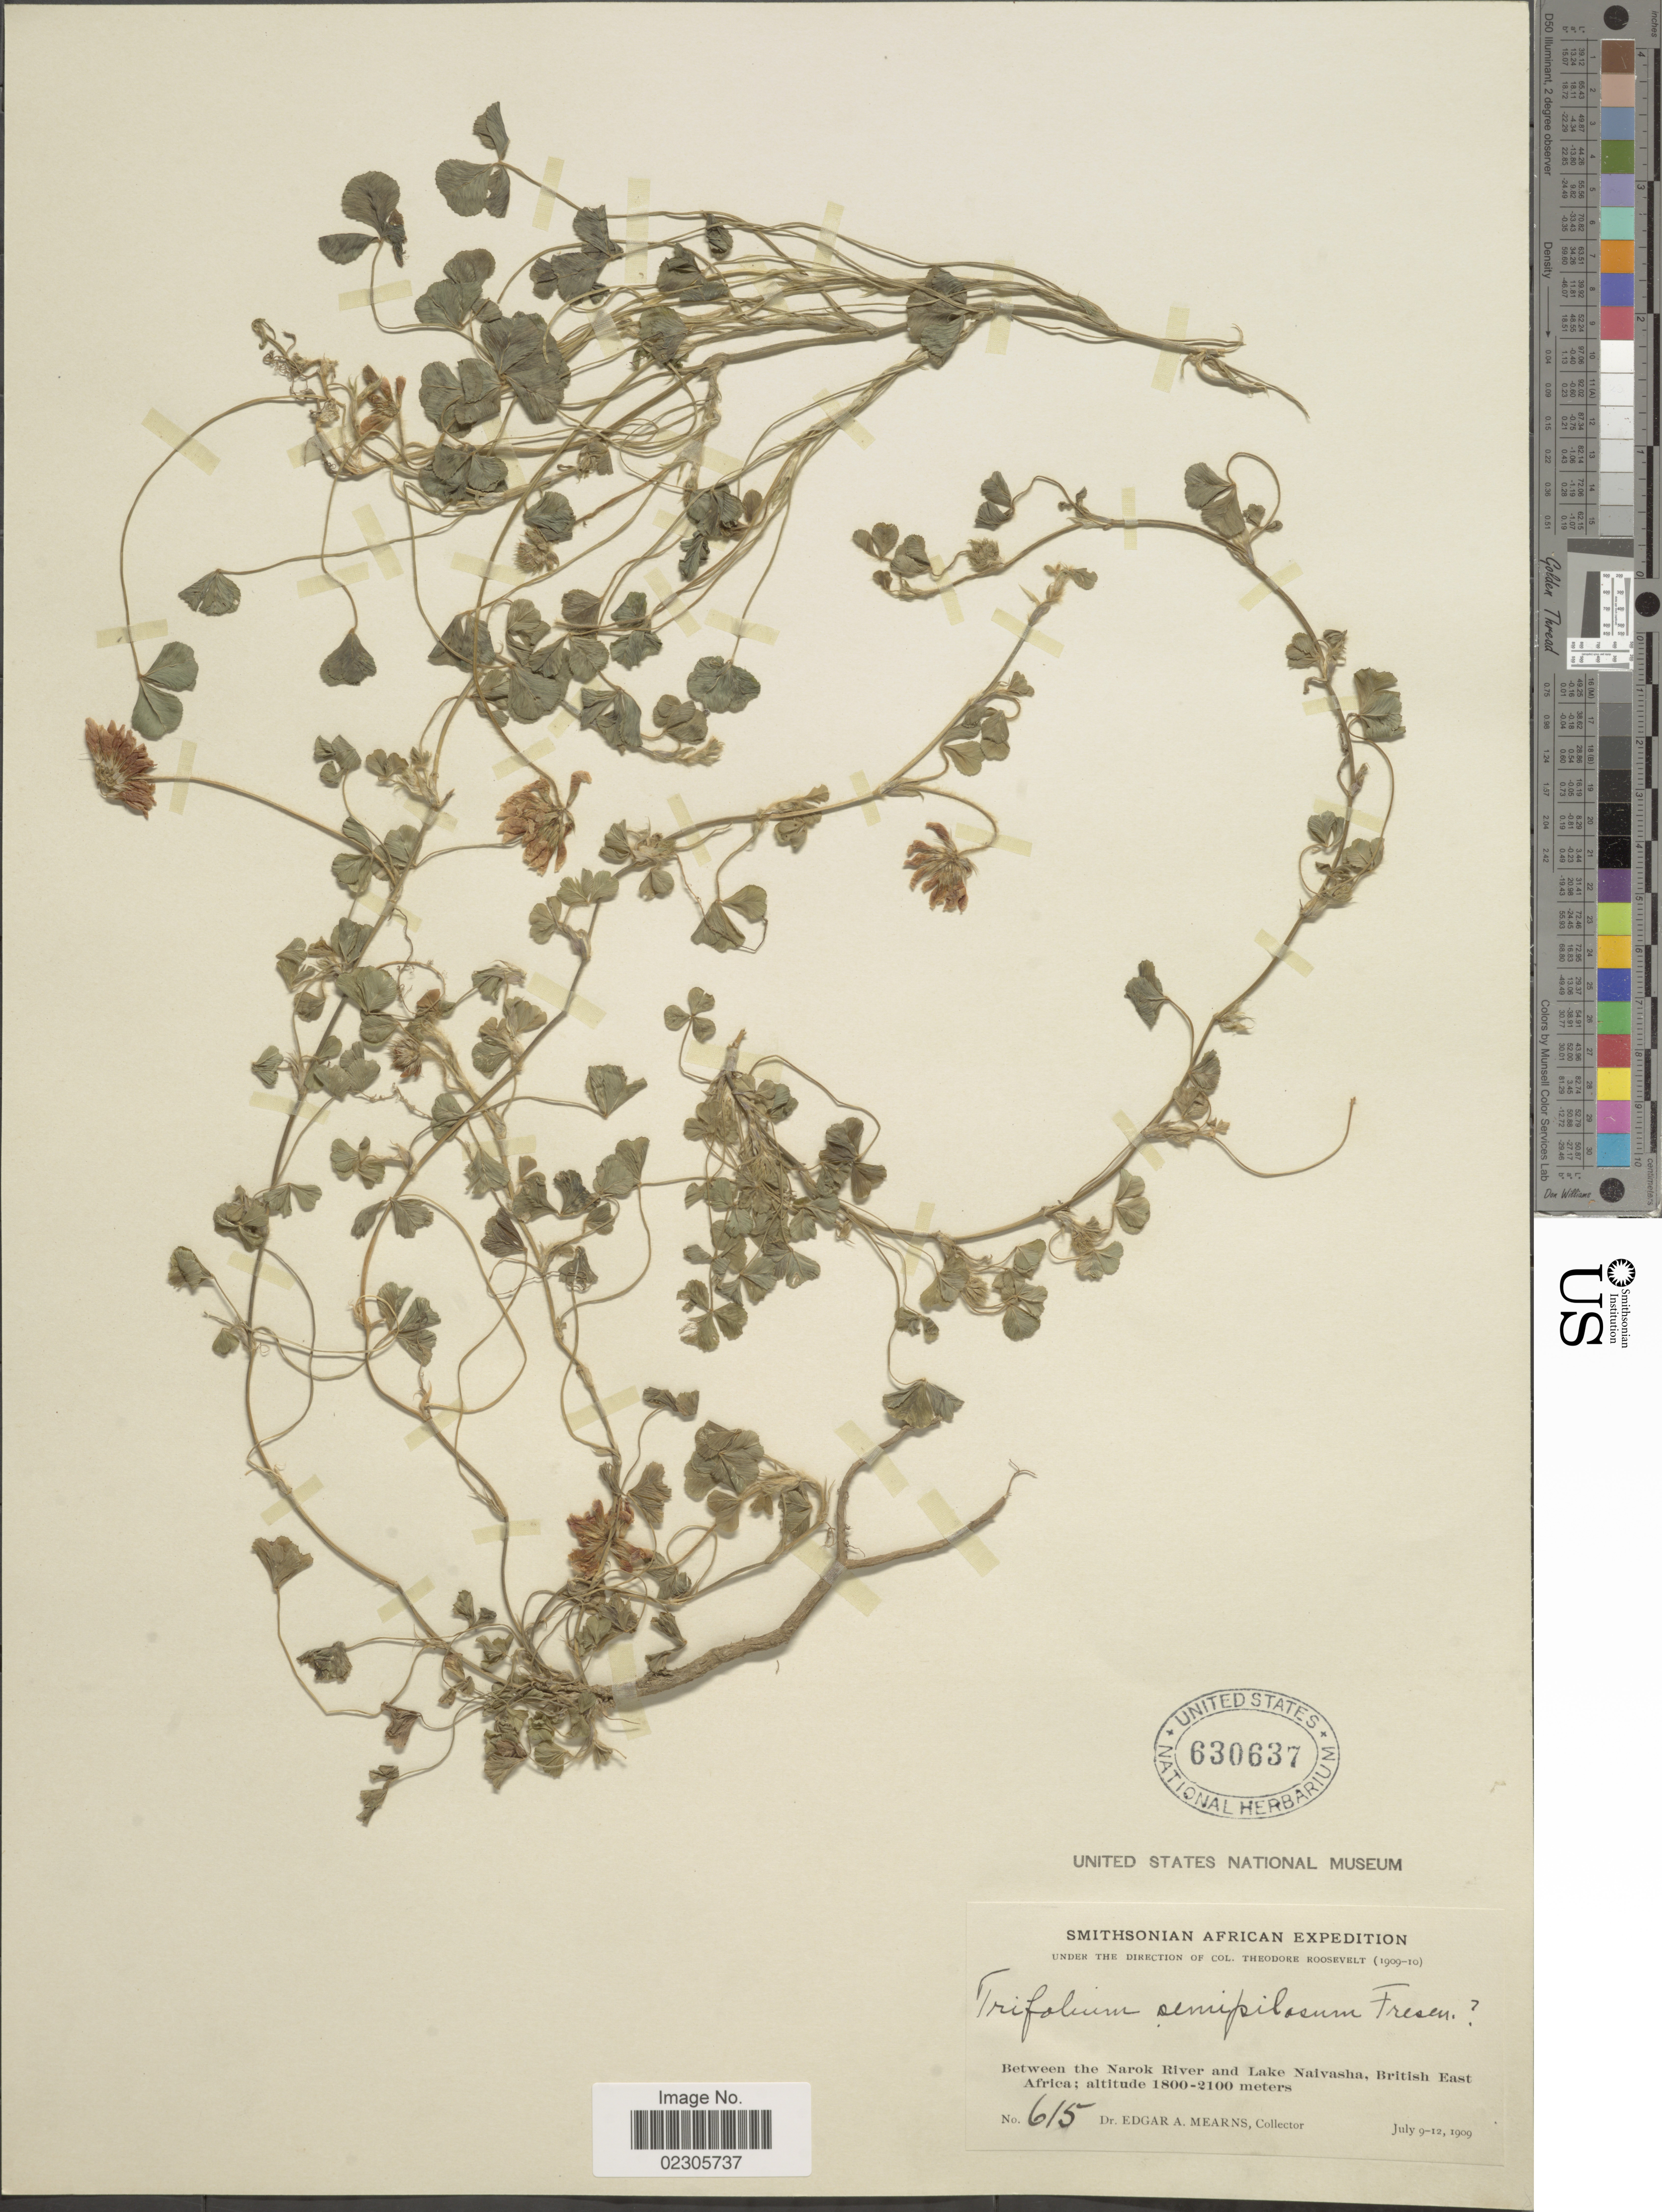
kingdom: Plantae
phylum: Tracheophyta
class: Magnoliopsida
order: Fabales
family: Fabaceae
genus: Trifolium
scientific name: Trifolium semipilosum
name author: Fresen.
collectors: E. A. Mearns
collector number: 615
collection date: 1909-07-09/1909-07-12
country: Kenya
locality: Between the Narok River and Lake Naivasha, British East Africa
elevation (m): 1800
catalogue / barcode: US 630637